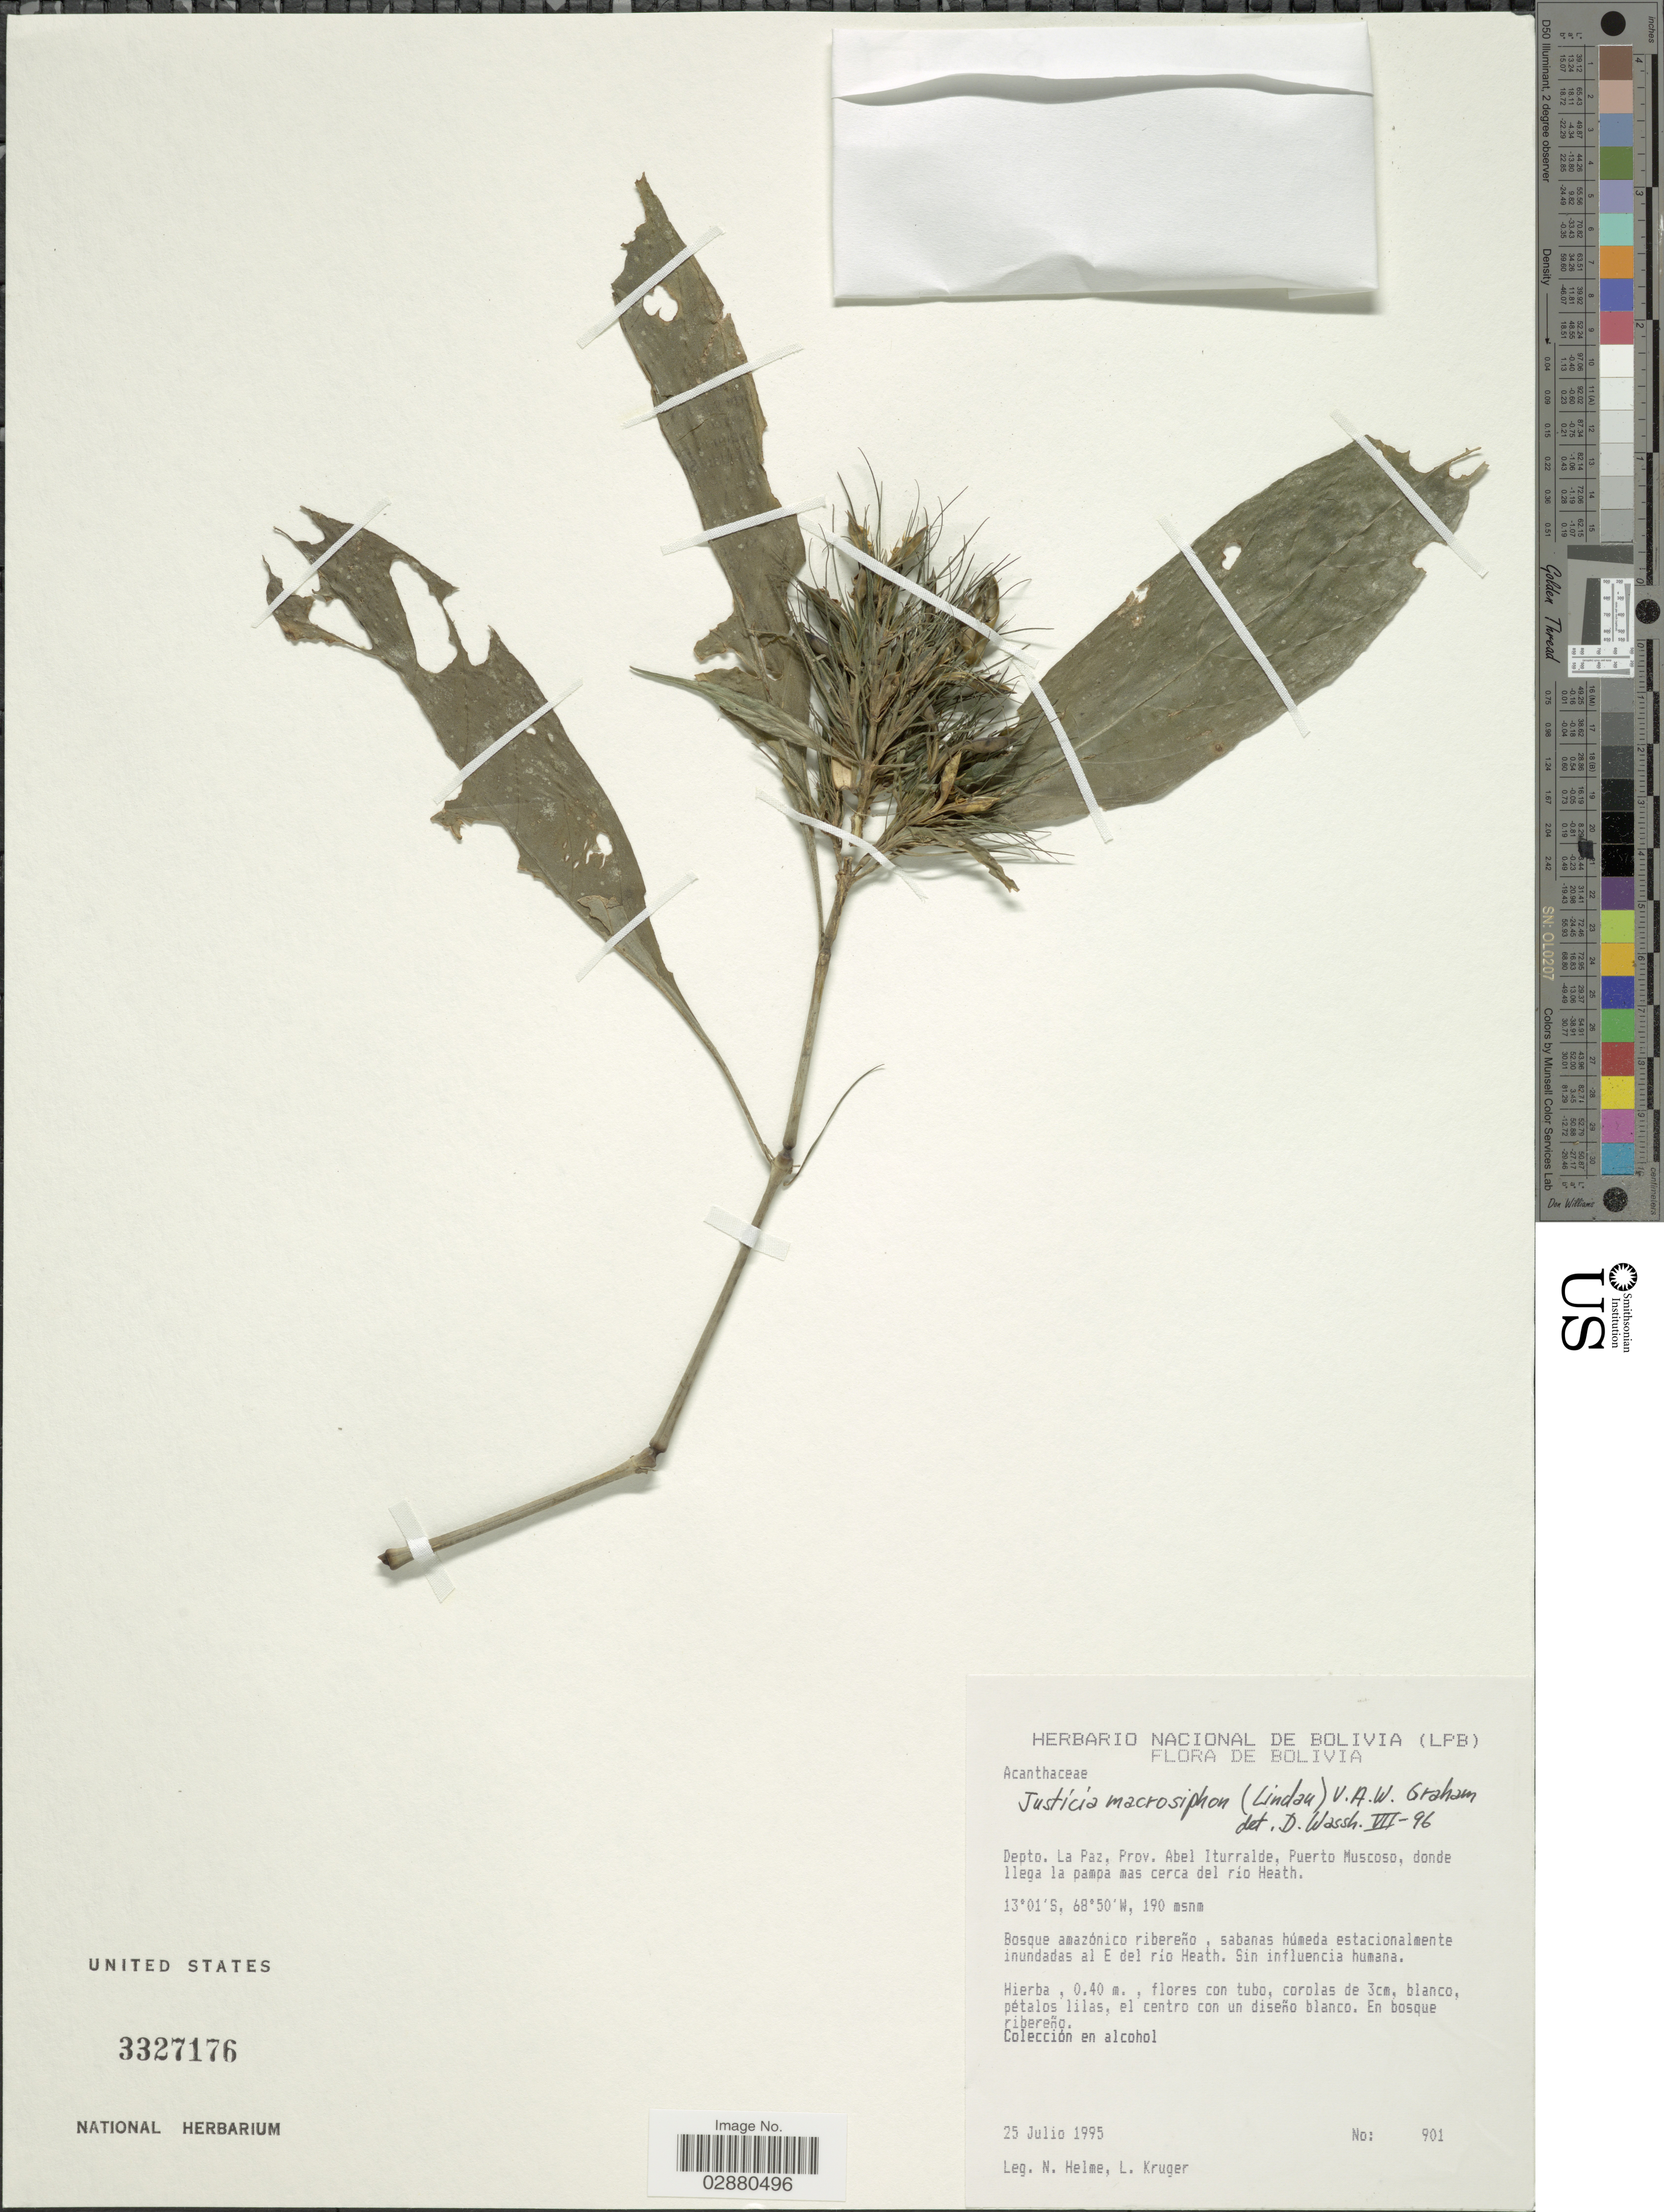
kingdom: Plantae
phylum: Tracheophyta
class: Magnoliopsida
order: Lamiales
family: Acanthaceae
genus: Justicia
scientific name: Justicia riedeliana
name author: (Nees) V.A.W. Graham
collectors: N. Helme & L. Kruger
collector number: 901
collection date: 1995-07-25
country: Bolivia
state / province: La Paz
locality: Prov. Abel Iturralde, Puerto Muscoso, donde llega la pampa mas cerca del río Heath. Sabanas húmeda estacionalmente inundadas al E del río Heath.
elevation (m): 190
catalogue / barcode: US 3327176